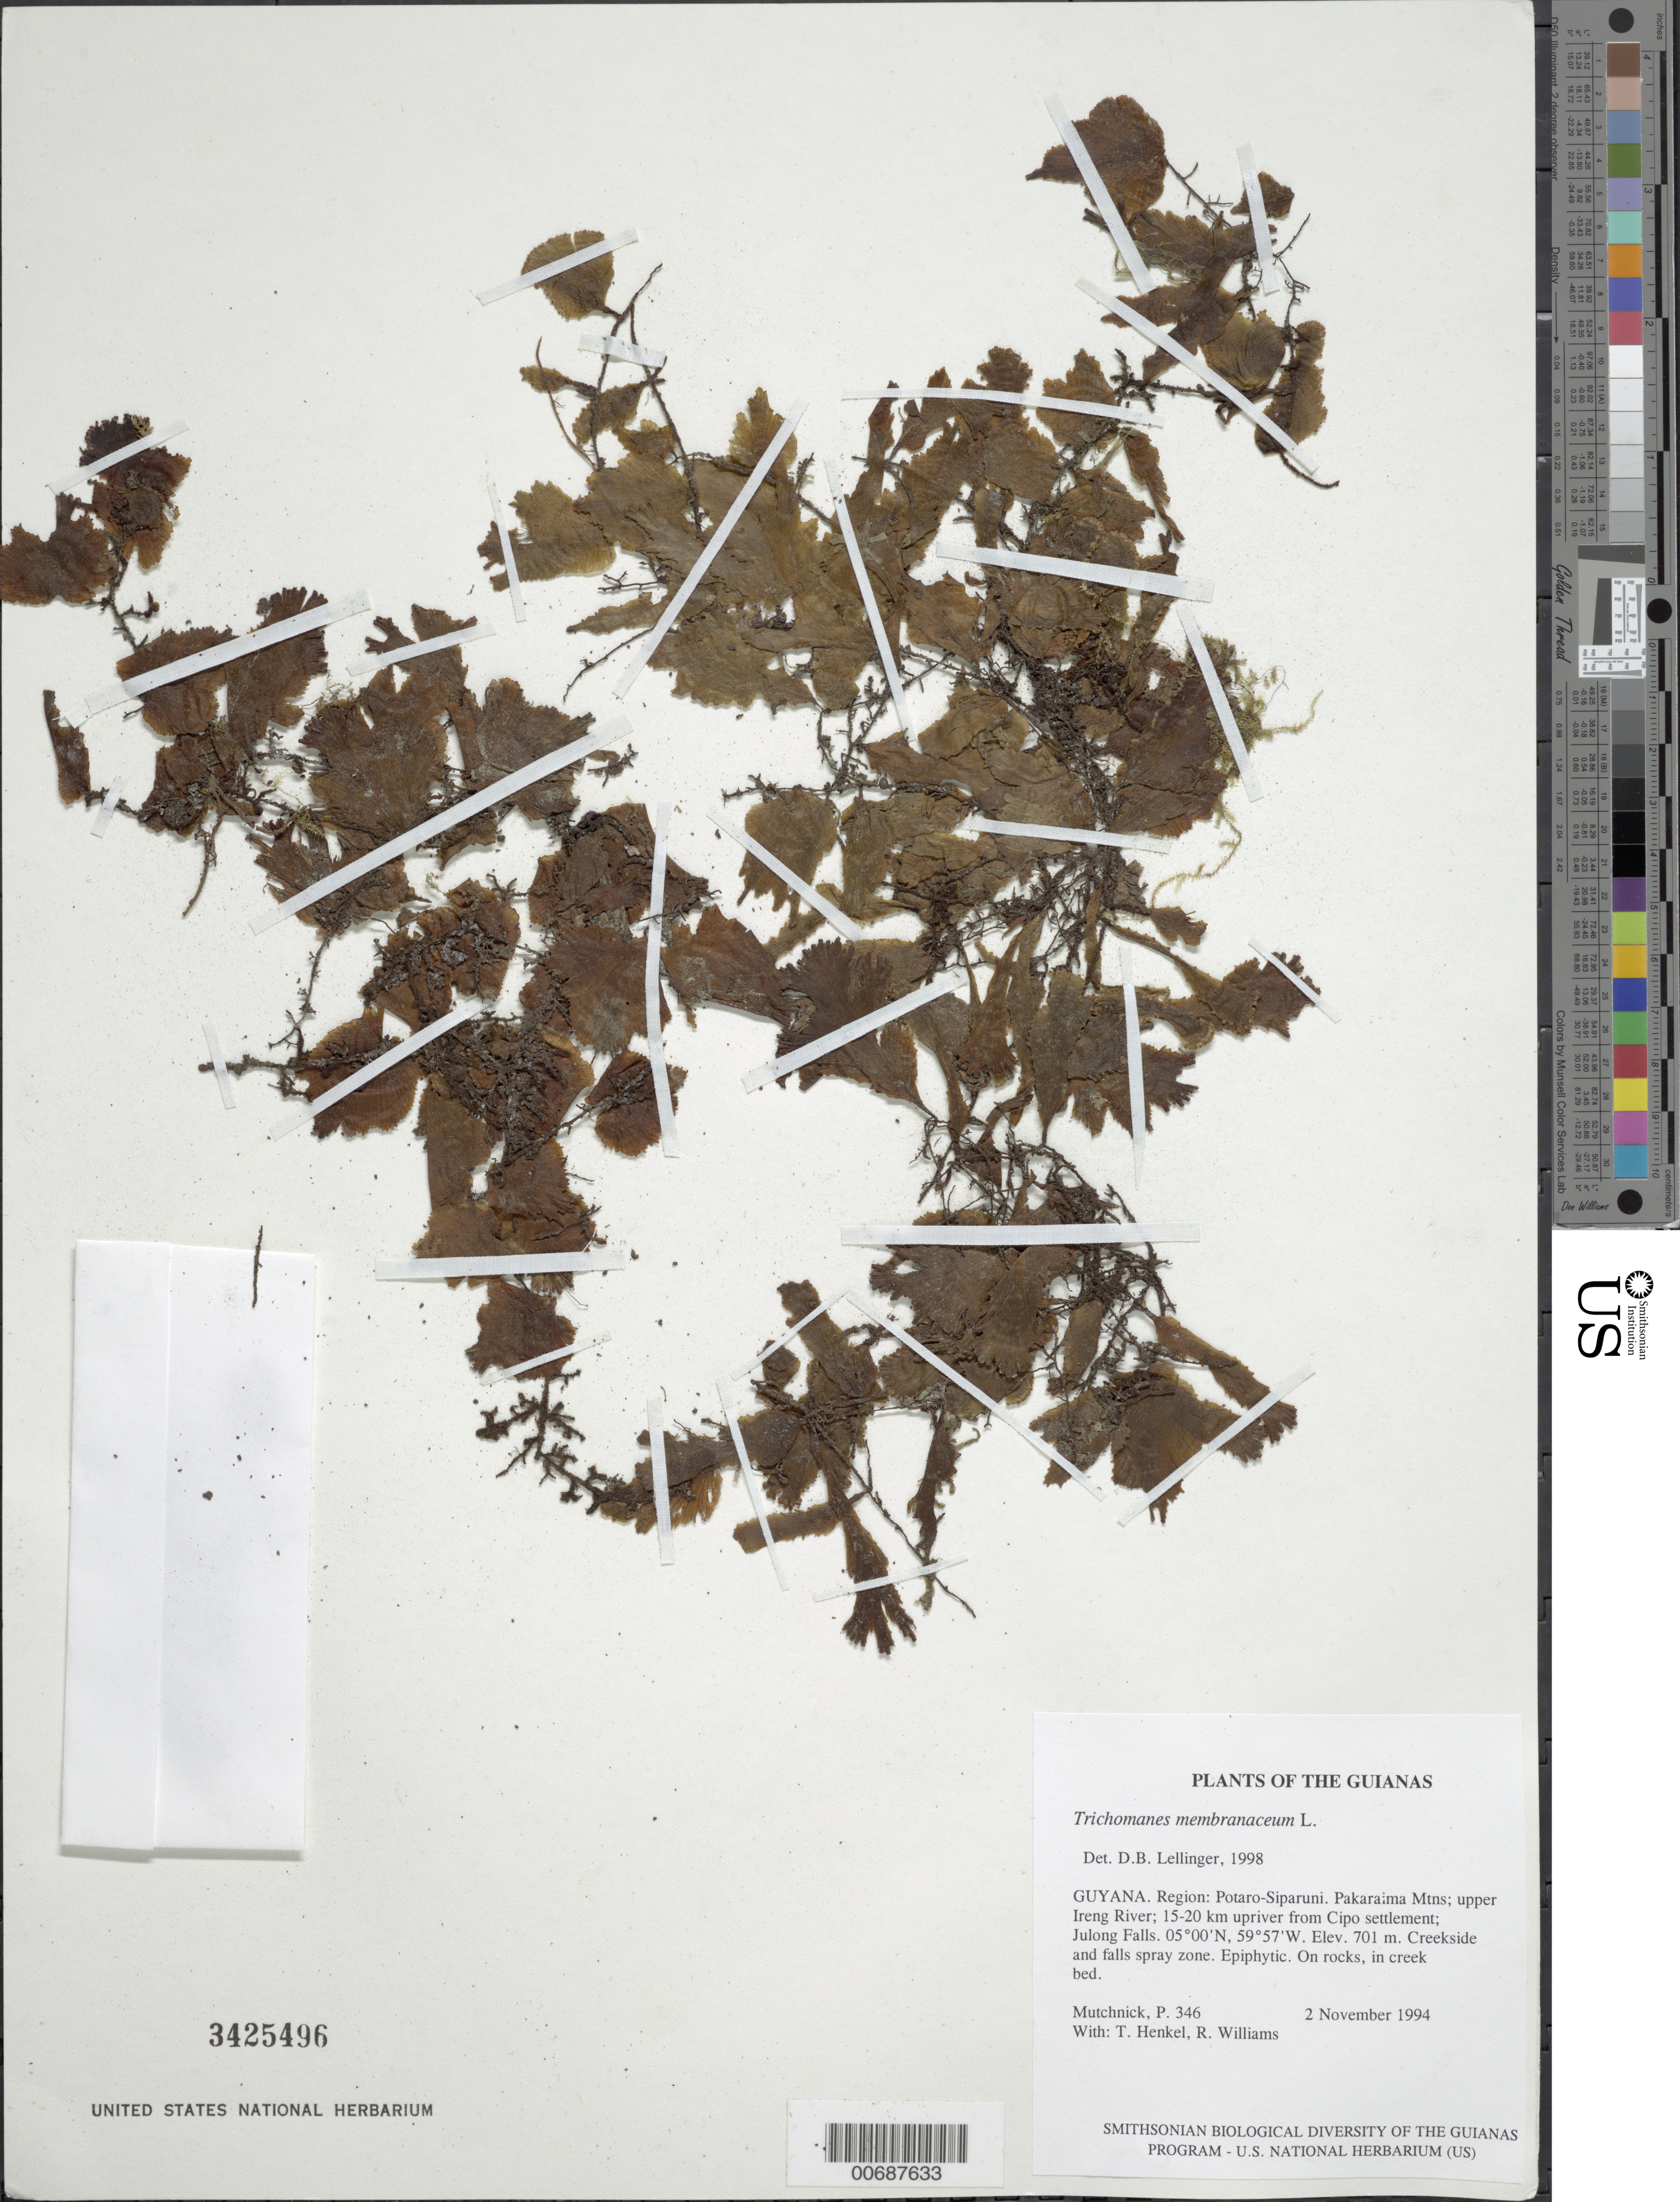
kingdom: Plantae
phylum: Tracheophyta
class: Polypodiopsida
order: Hymenophyllales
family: Hymenophyllaceae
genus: Didymoglossum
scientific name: Didymoglossum membranaceum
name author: (L.) Vareschi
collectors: P. Mutchnick, T. Henkel & R. Williams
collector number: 346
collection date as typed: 2 November 1994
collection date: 1994-11-02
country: Guyana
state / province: Potaro-Siparuni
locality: Pakaraima Mtns; upper Ireng River; 15-20 km upriver from Cipo settlement; Julong Falls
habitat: Creekside and falls spray zone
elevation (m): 701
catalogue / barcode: US 3425496